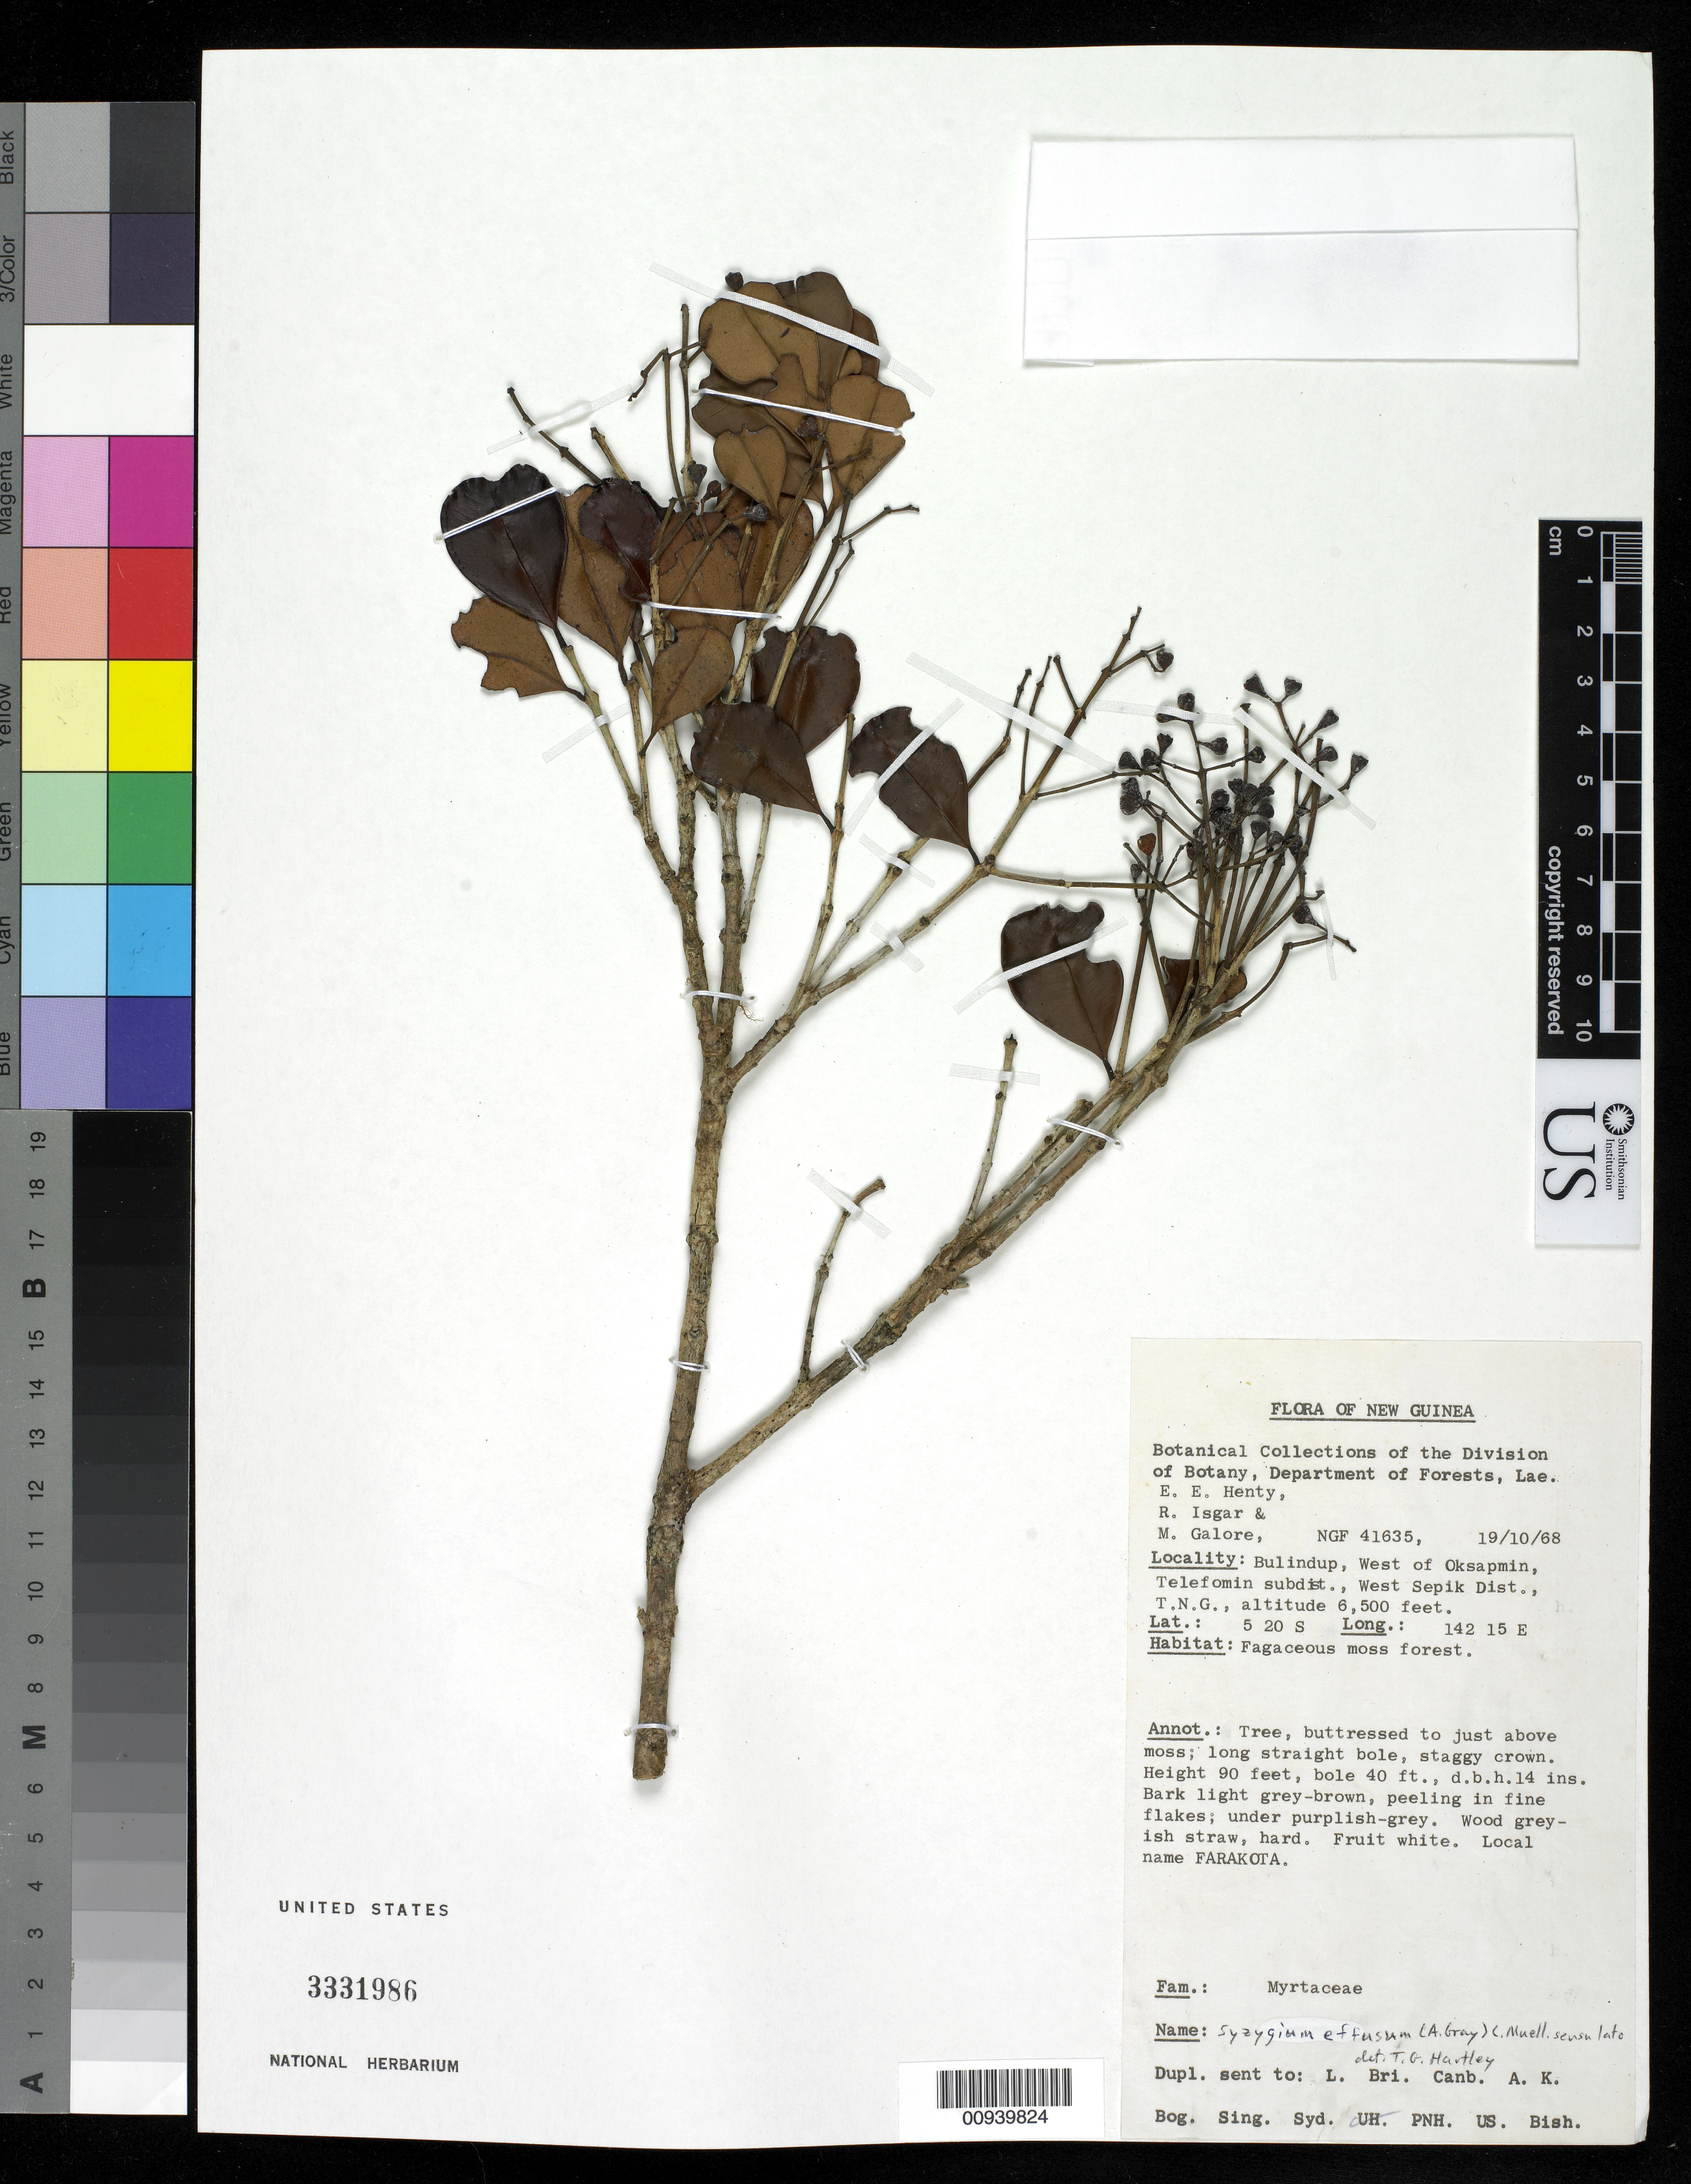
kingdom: Plantae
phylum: Tracheophyta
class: Magnoliopsida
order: Myrtales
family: Myrtaceae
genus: Syzygium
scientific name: Syzygium effusum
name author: (A. Gray) K. Müller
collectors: E. Henty, R. Isgar & M. Galore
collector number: NGF 41635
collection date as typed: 19 Oct 1968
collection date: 1968-10-19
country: Papua New Guinea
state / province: Sandaun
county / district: Telefomin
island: New Guinea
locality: Builindup, West of Oksapmin, Telefomin subdist., West Sepik Dist.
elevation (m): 1981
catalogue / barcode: US 3331986